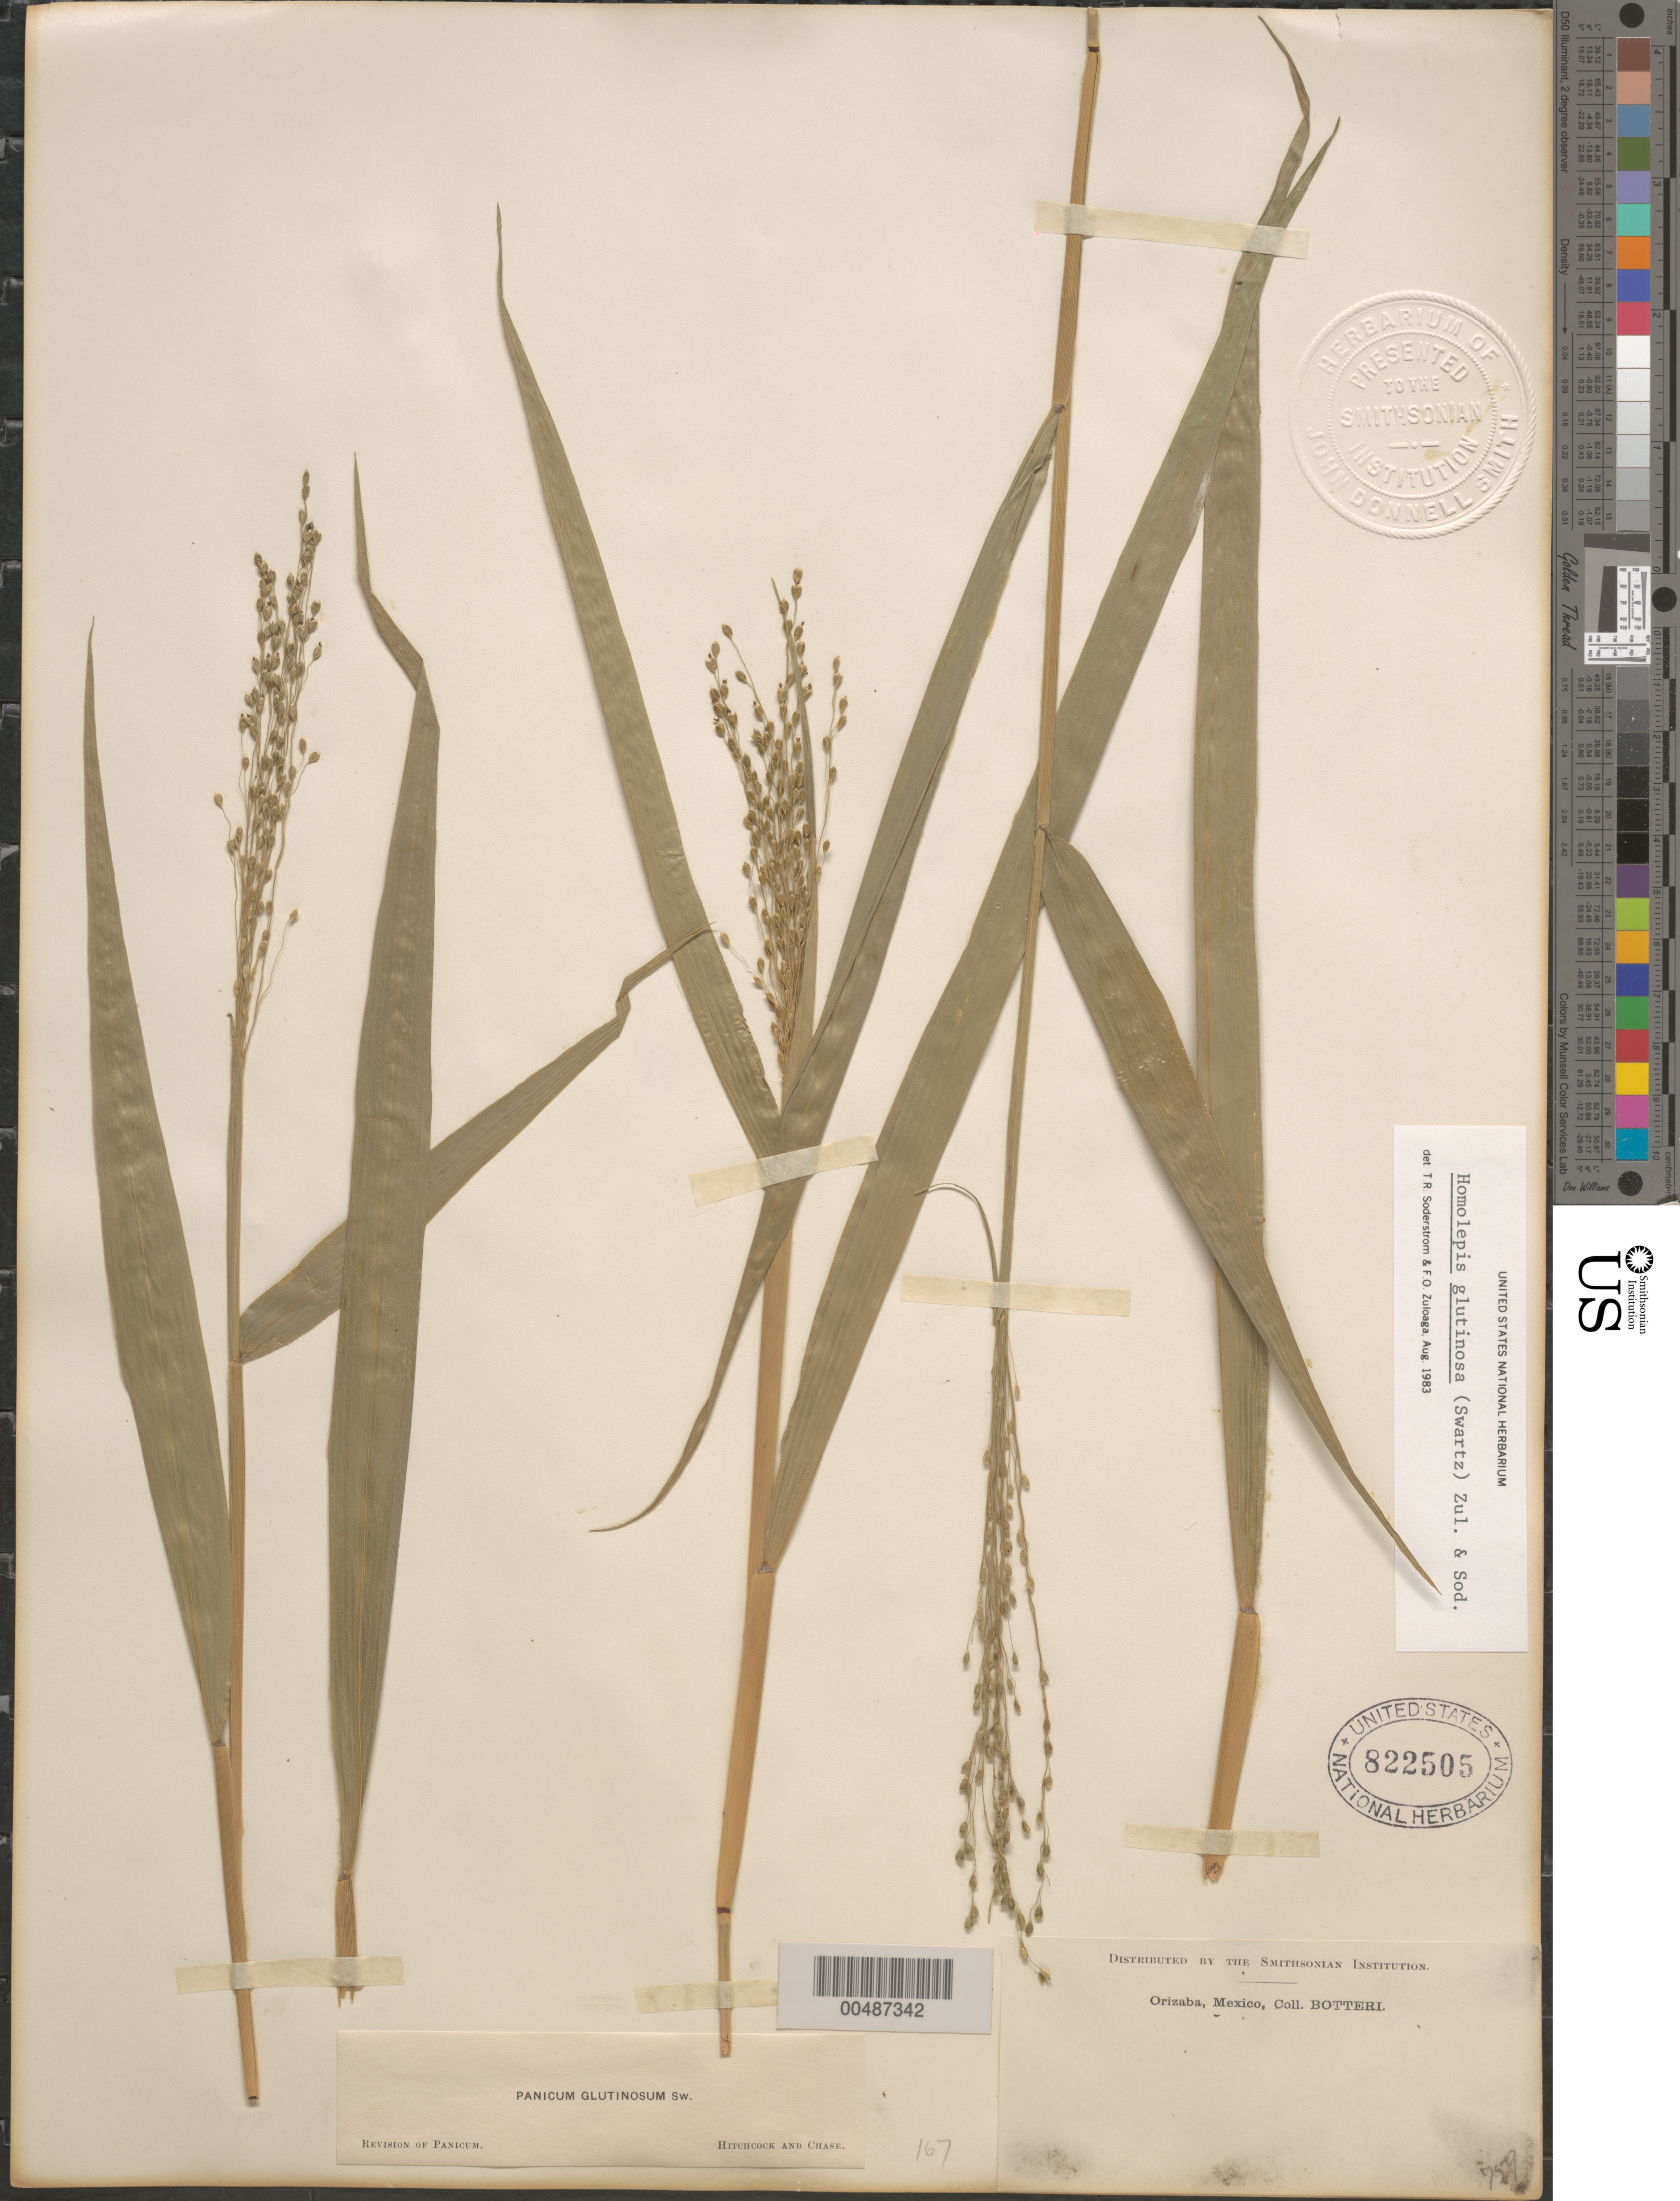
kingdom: Plantae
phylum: Tracheophyta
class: Liliopsida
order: Poales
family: Poaceae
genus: Homolepis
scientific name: Homolepis glutinosa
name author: (Sw.) Zuloaga & Soderstr.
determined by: Soderstrom, T. R.; Zuloaga, F. O.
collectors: -. Botteri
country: Mexico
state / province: Veracruz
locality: Orizaba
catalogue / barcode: US 822505